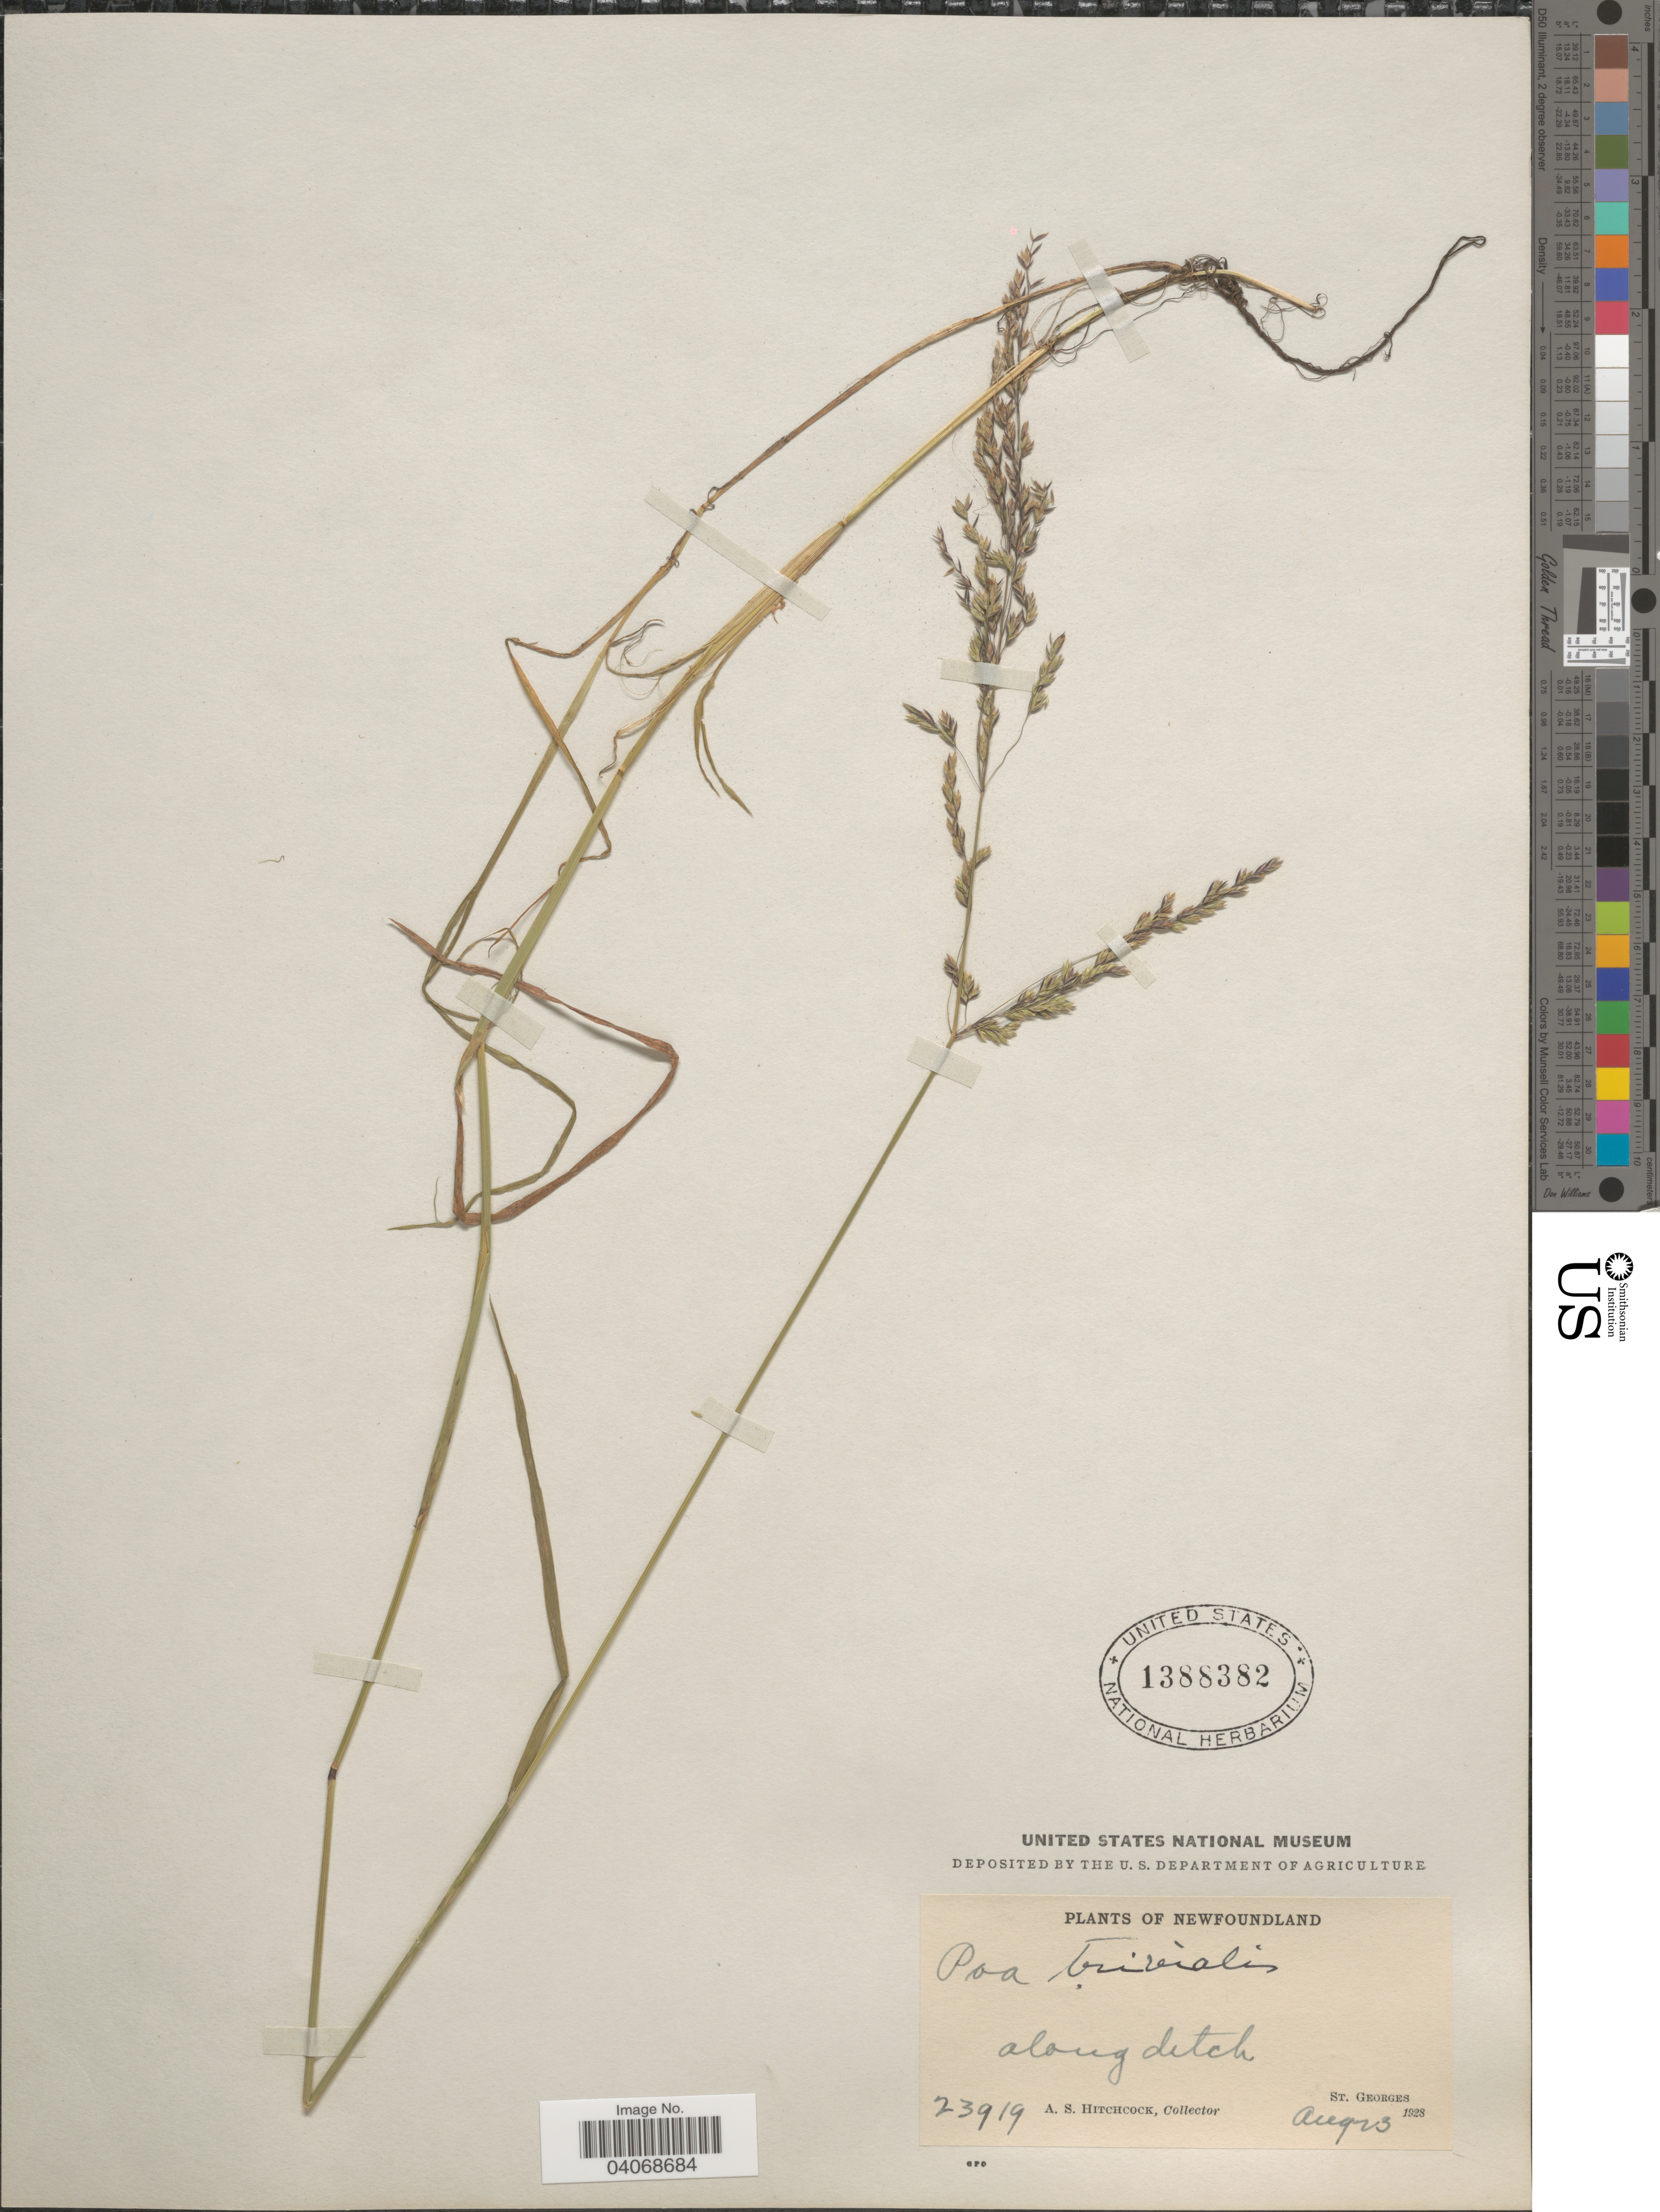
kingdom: Plantae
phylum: Tracheophyta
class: Liliopsida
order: Poales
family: Poaceae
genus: Poa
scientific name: Poa trivialis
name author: L.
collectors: A. S. Hitchcock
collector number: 23919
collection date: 1928-08-23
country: Canada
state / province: Newfoundland and Labrador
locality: Along ditch. St. Georges.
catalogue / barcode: US 1388382